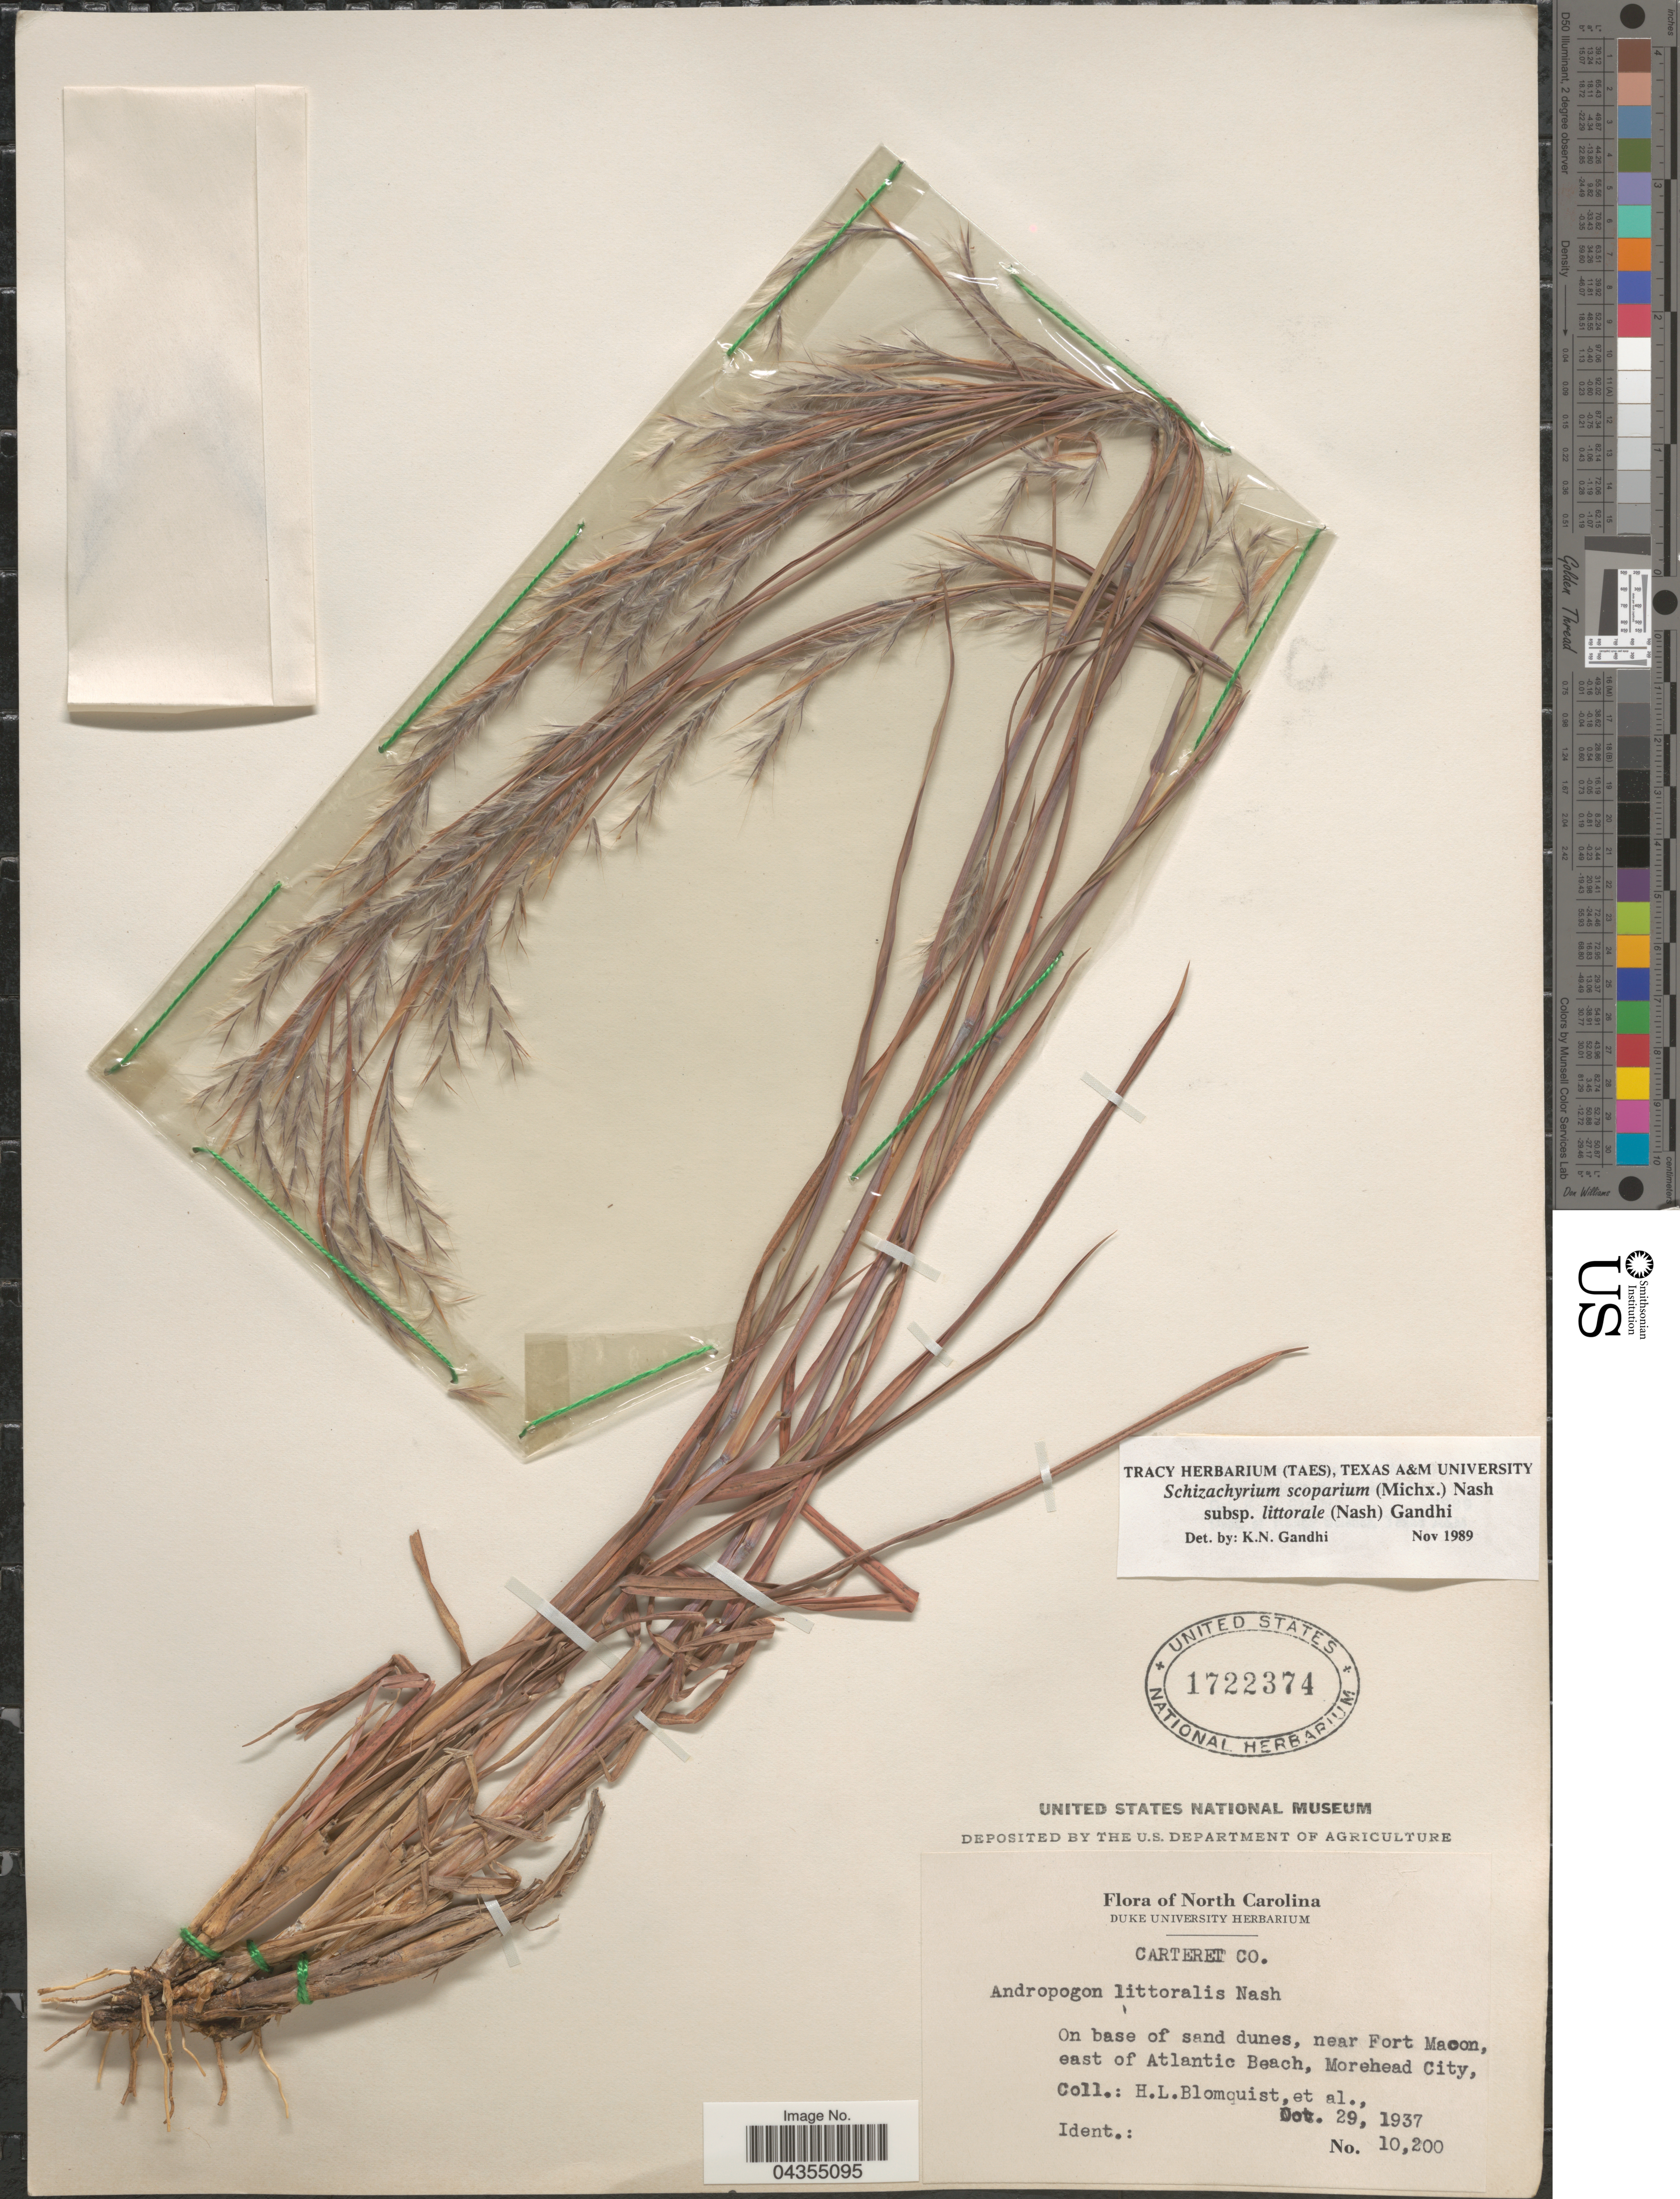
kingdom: Plantae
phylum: Tracheophyta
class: Liliopsida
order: Poales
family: Poaceae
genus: Schizachyrium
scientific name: Schizachyrium scoparium var. littorale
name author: (Nash) Gould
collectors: H. Blomquist & et al.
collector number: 10200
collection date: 1937-10-29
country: United States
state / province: North Carolina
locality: Carteret Co. On base of sand dunes, near Fort Macon, east of Atlantic Beach, Morehead City.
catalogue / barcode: US 1722374